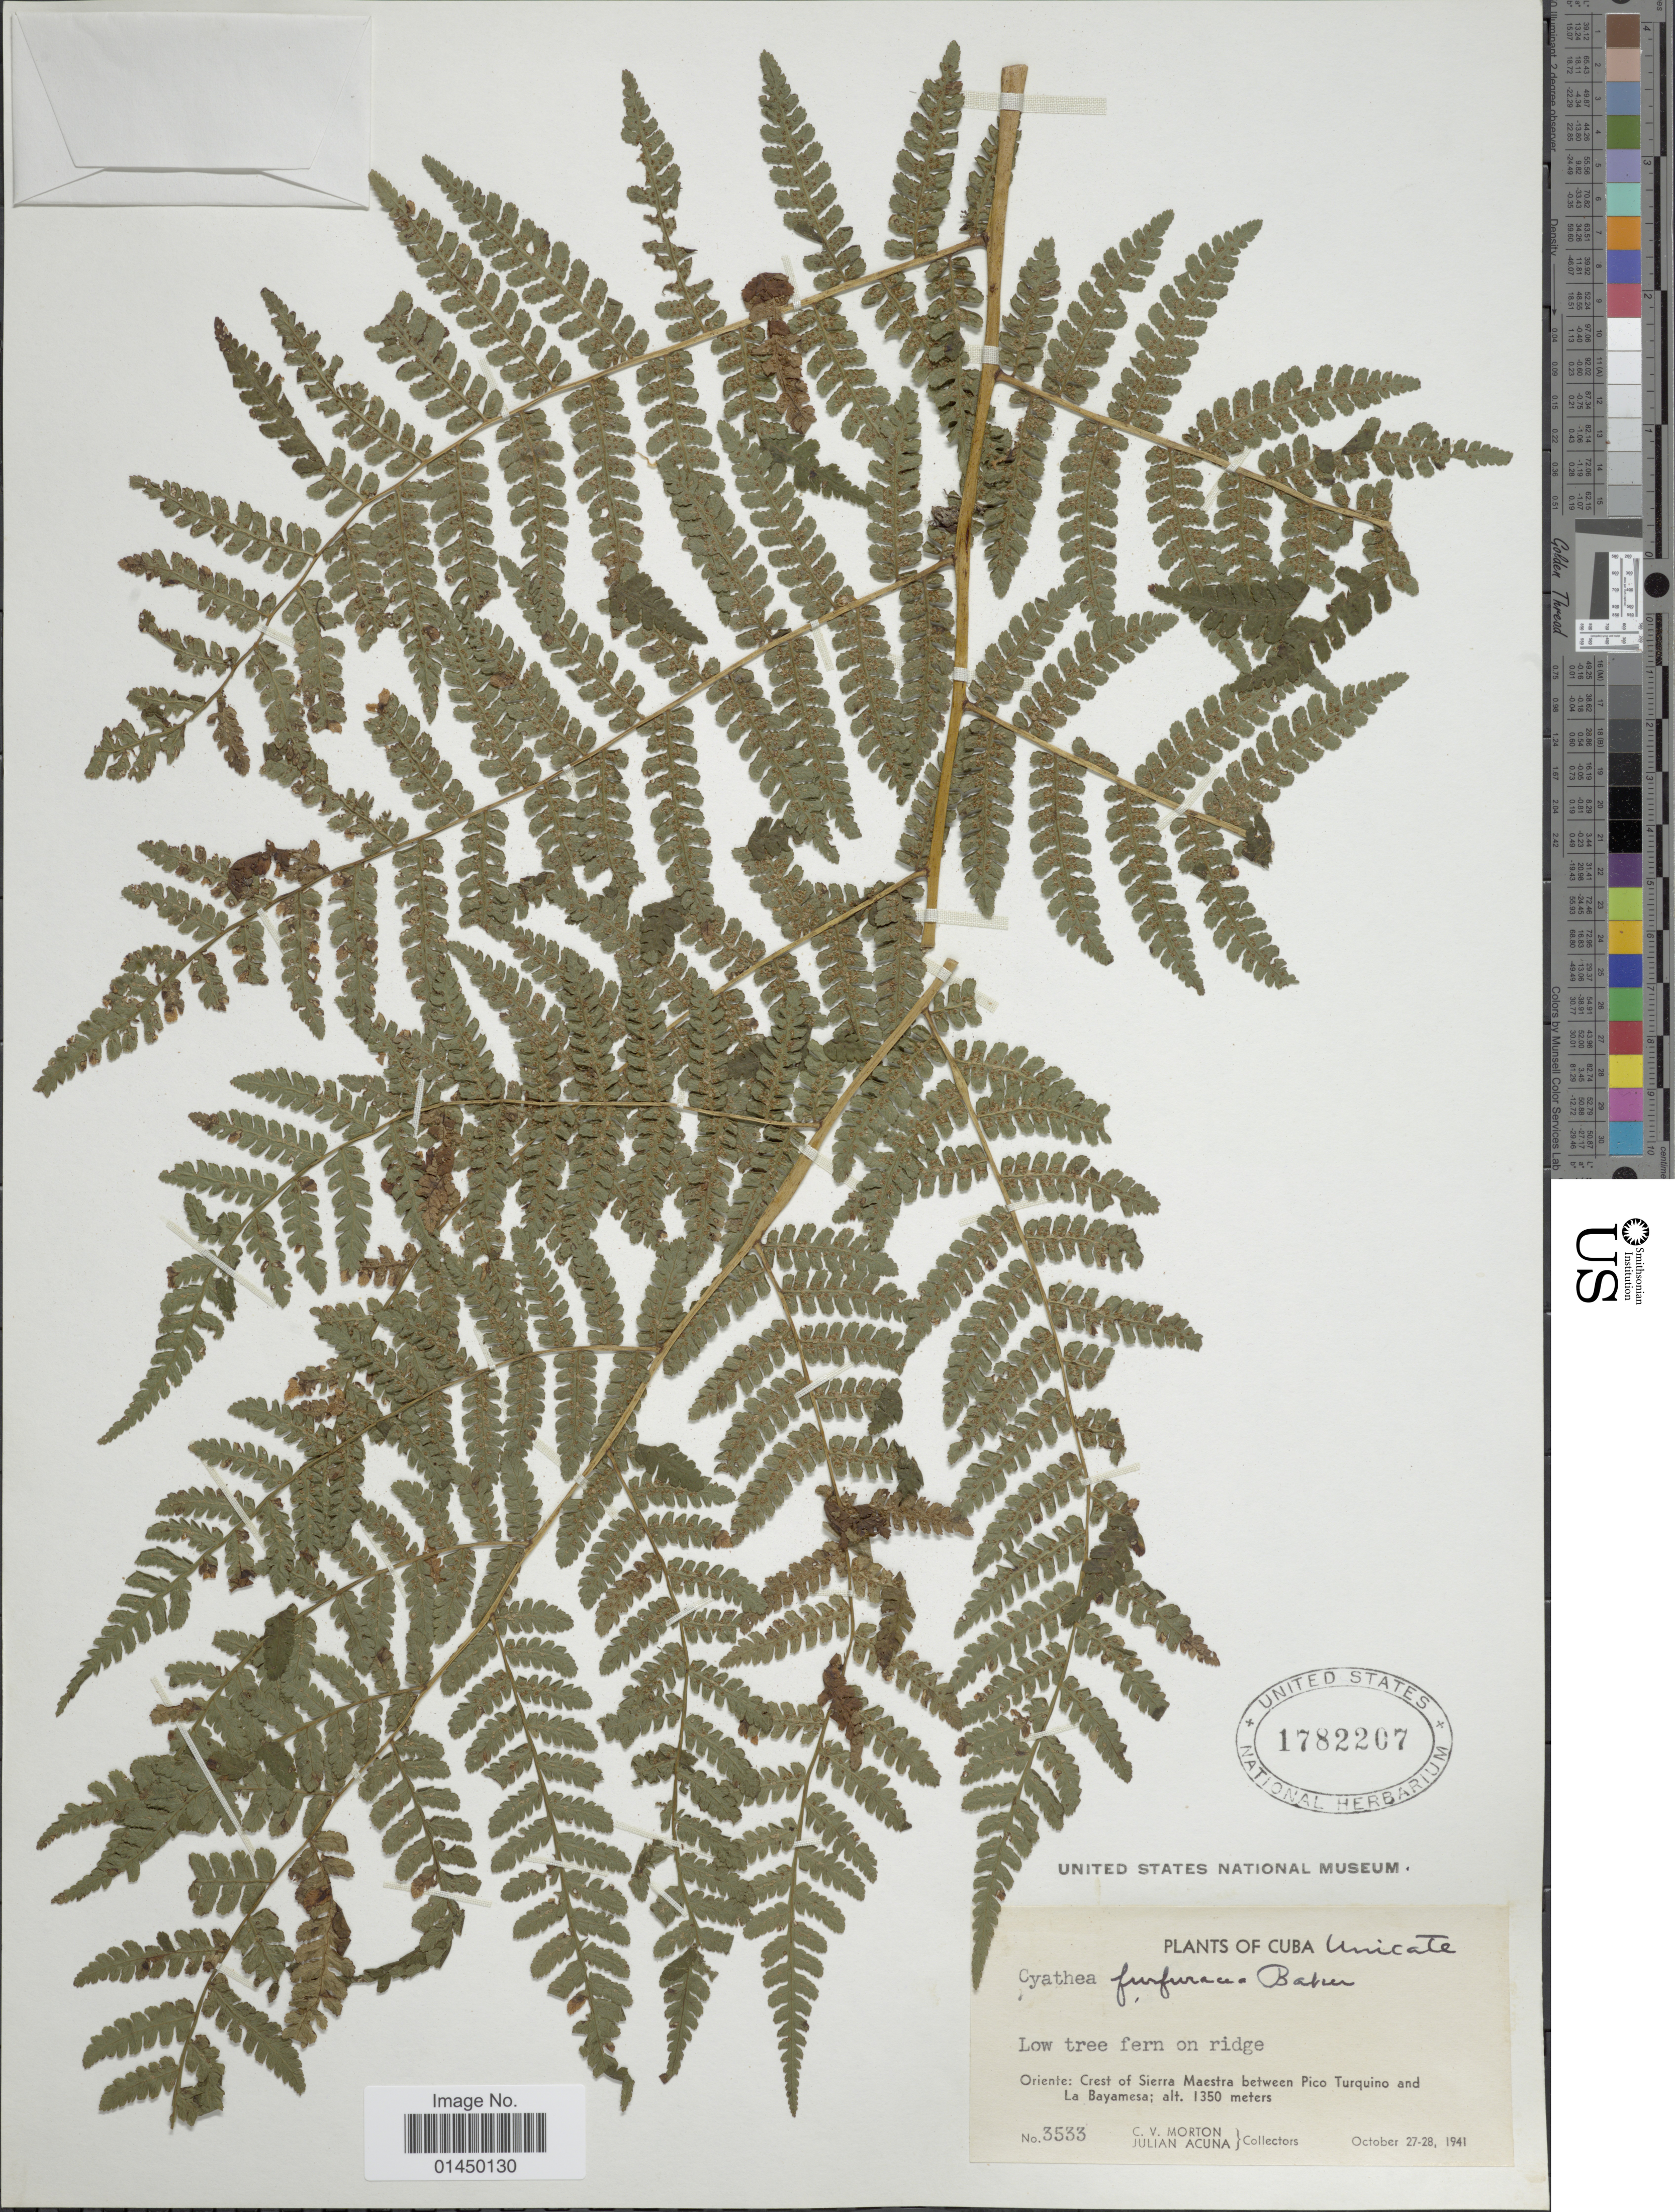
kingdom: Plantae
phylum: Tracheophyta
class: Polypodiopsida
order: Cyatheales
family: Cyatheaceae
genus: Cyathea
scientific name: Cyathea furfuracea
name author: Christ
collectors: C. V. Morton & J. B. Acuña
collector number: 3533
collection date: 1941-10-27/1941-10-28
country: Cuba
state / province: Oriente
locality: Oriente: Crest of Sierra Maestra between Pico Turquino and La Bayamesa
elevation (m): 1350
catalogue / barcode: US 1782207